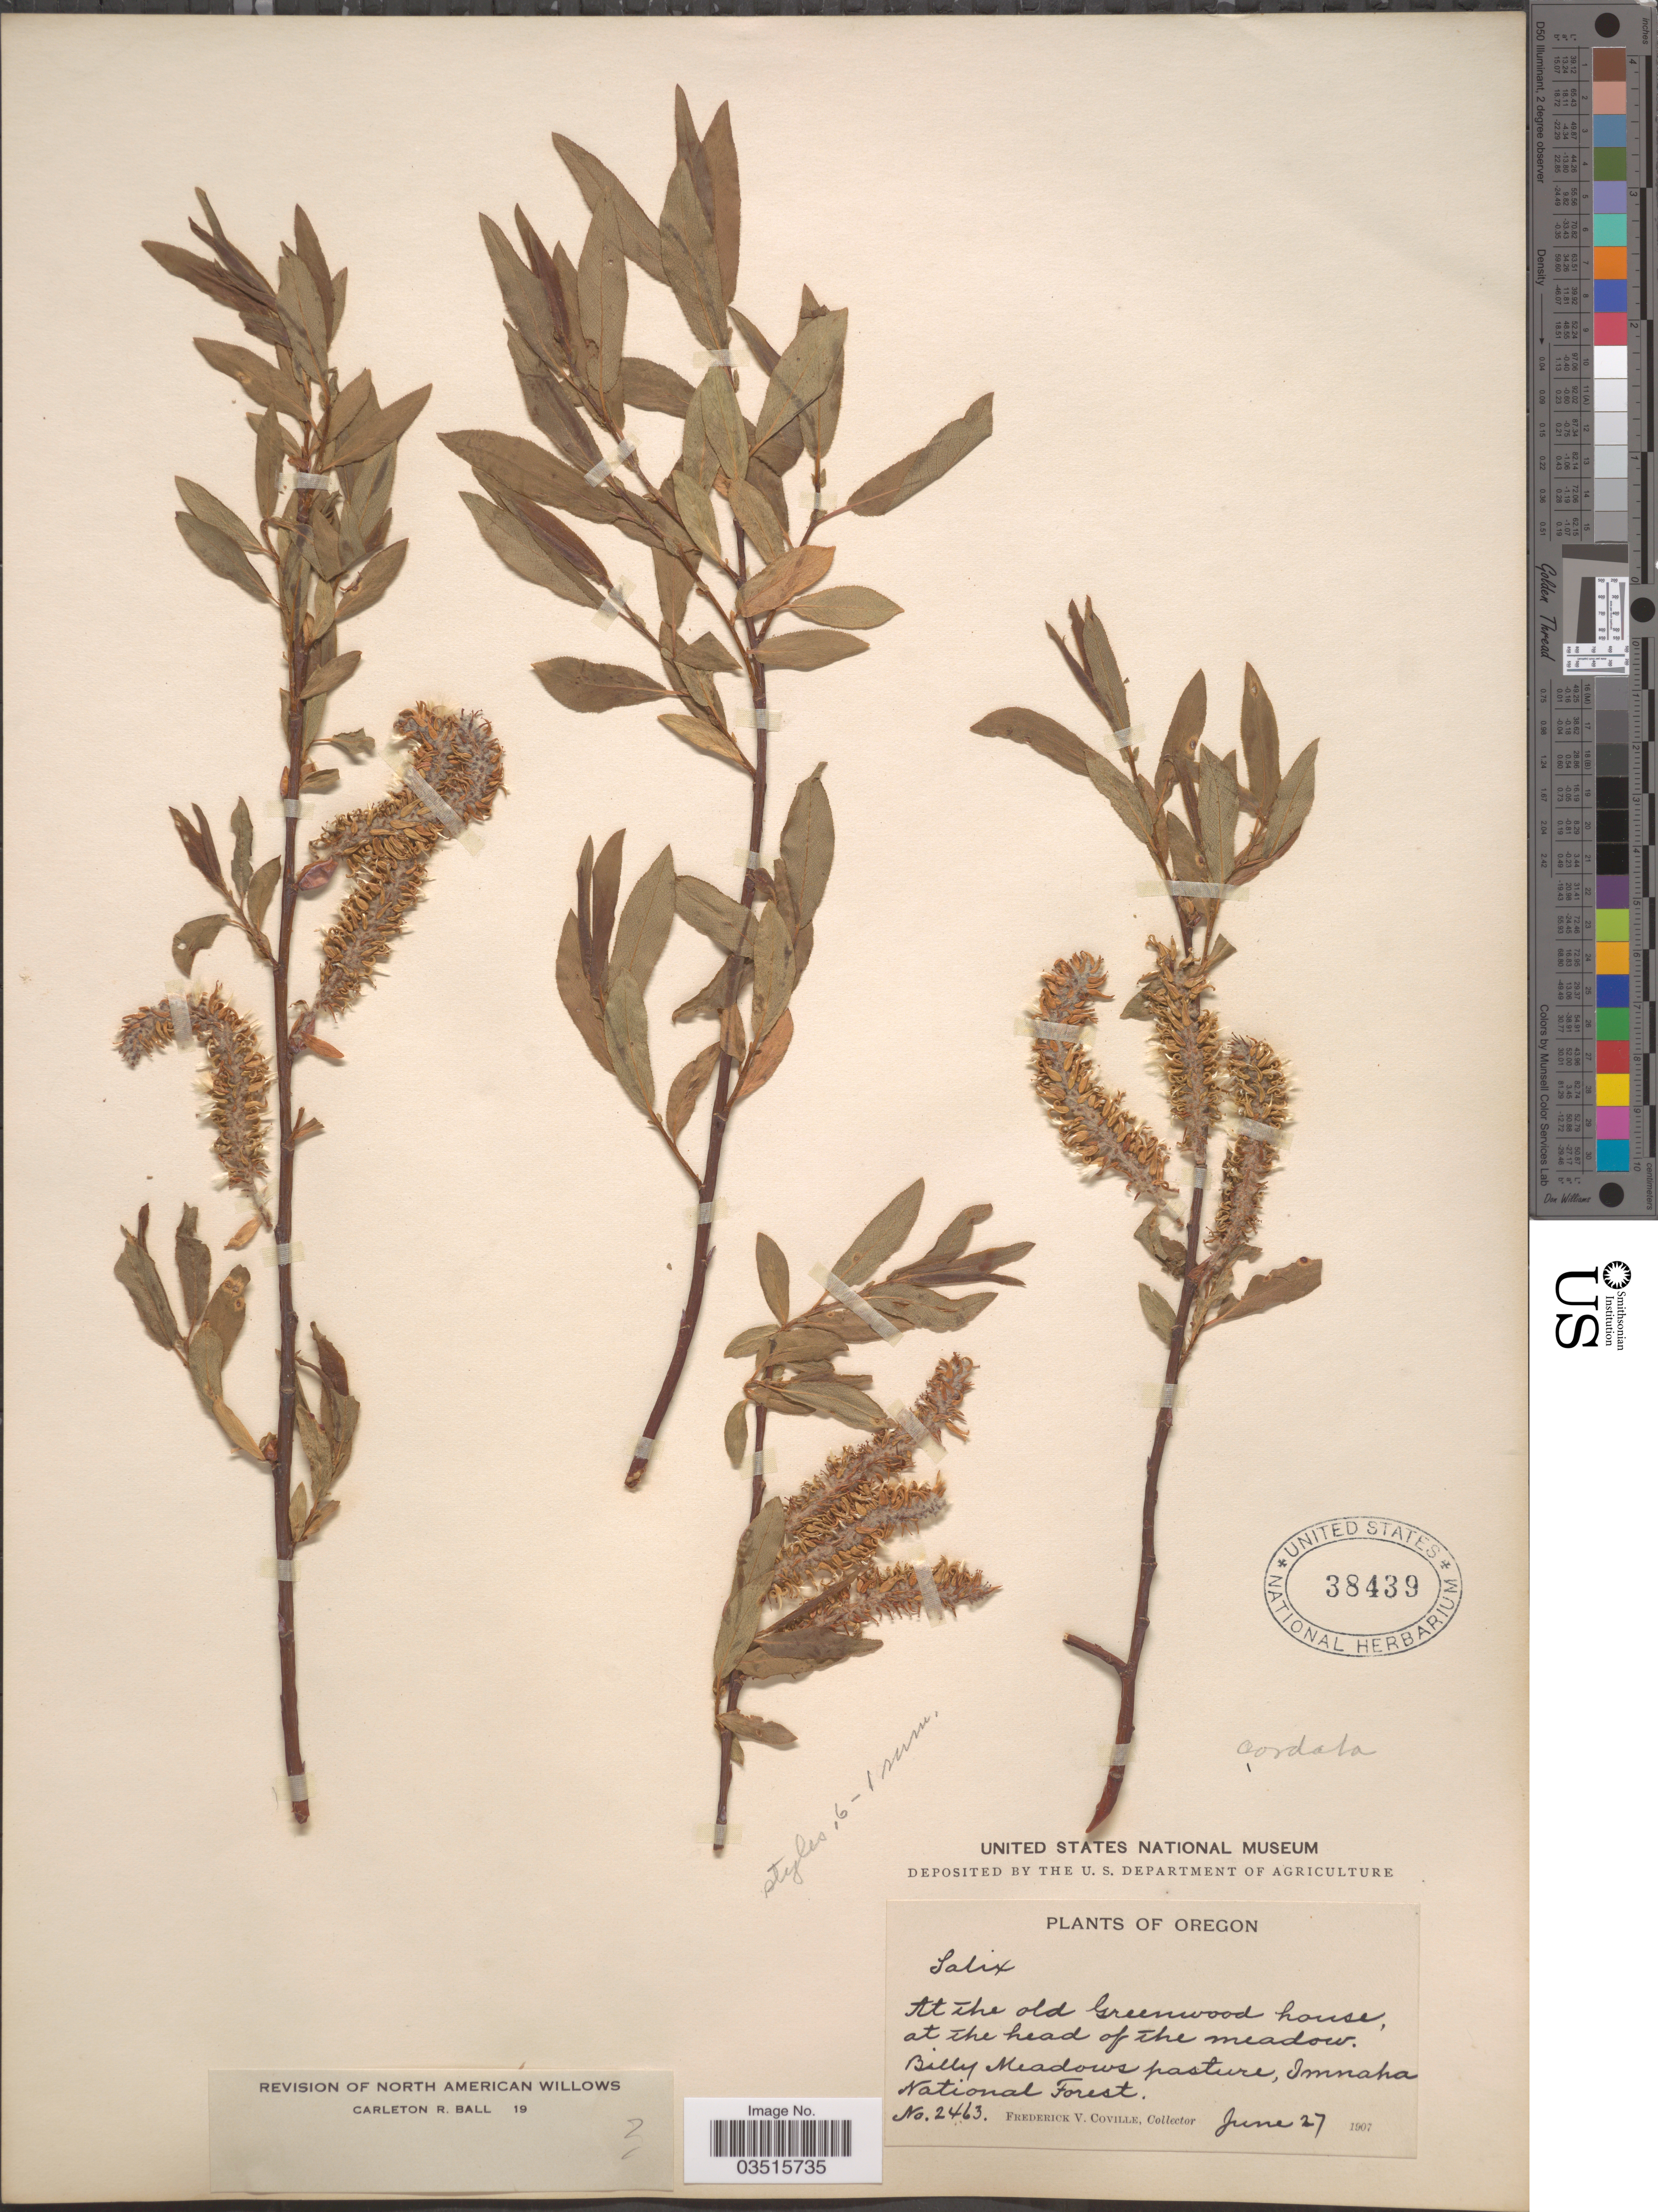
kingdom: Plantae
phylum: Tracheophyta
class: Magnoliopsida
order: Malpighiales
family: Salicaceae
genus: Salix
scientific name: Salix monochroma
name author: C.R. Ball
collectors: F. V. Coville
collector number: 2463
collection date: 1907-06-27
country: United States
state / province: Oregon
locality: At the old Greenwood house, at the head of the meadow. Billy Meadows pasture, Imnaha National Forest.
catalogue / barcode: US 38439